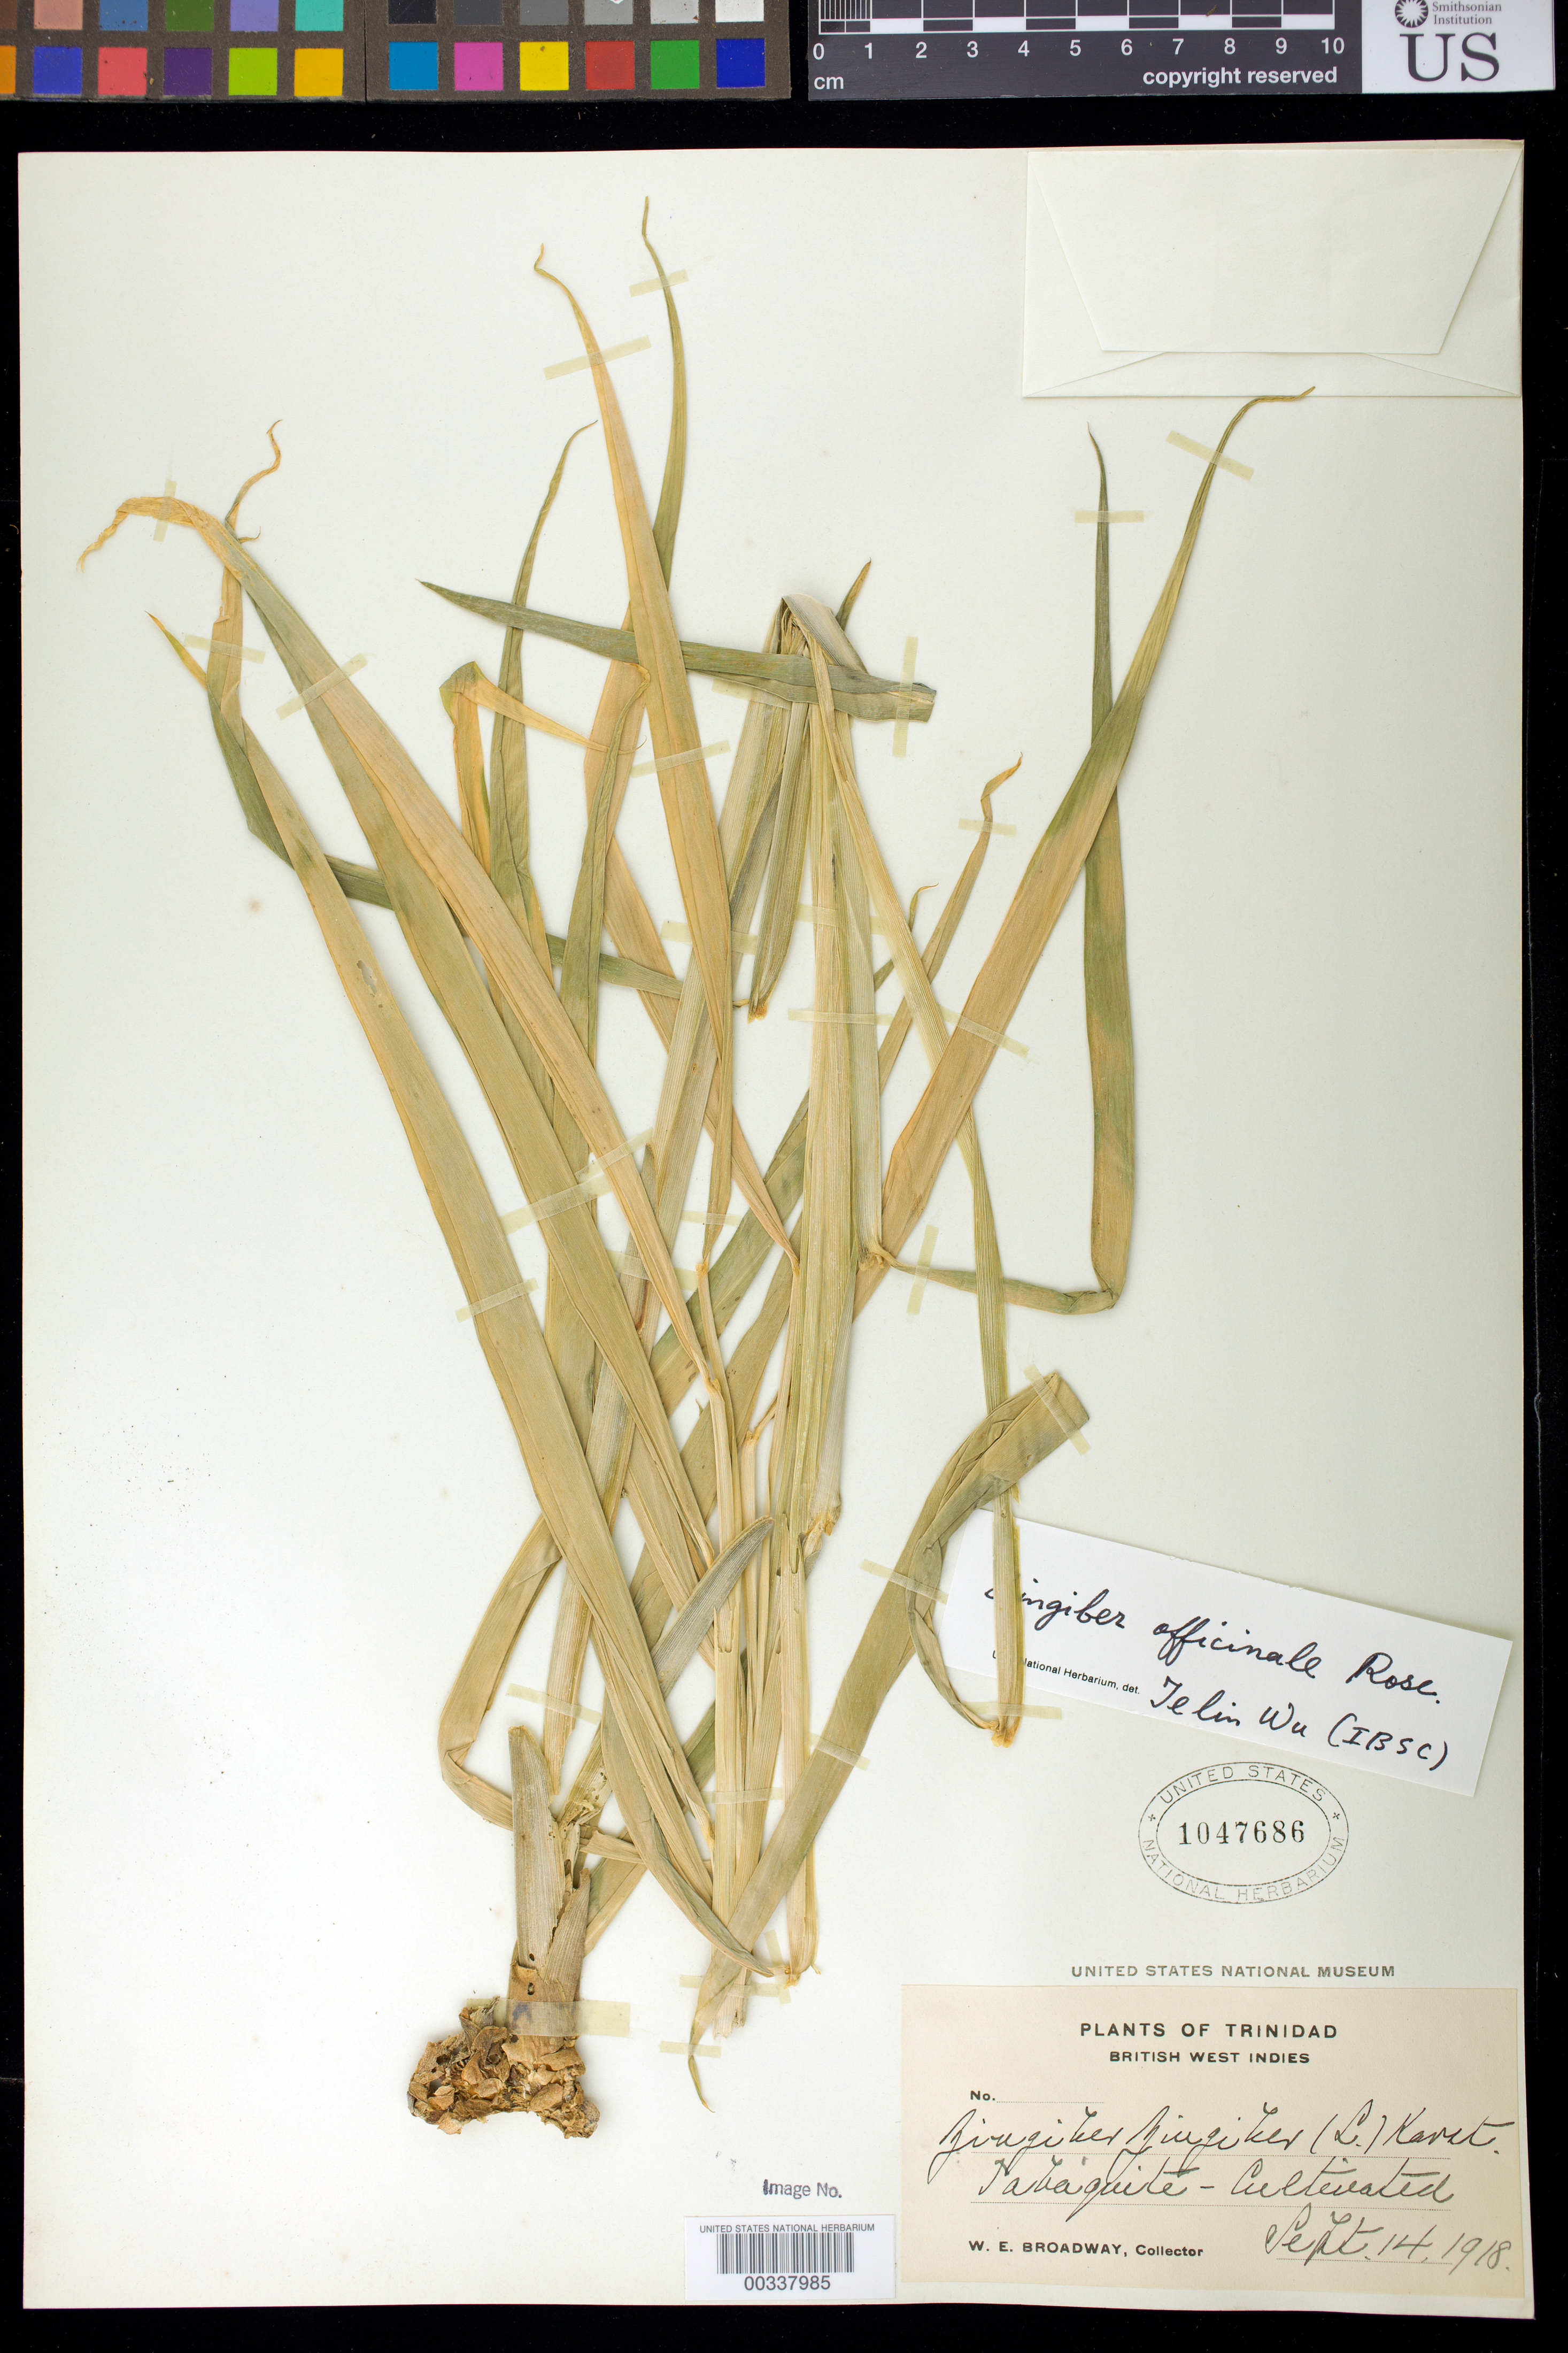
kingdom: Plantae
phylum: Tracheophyta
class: Liliopsida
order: Zingiberales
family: Zingiberaceae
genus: Zingiber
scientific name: Zingiber officinale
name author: Roscoe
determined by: Wu, Te-Ling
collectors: W. E. Broadway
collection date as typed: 14 Sep 1918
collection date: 1918-09-14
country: Trinidad and Tobago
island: Trinidad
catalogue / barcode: US 1047686